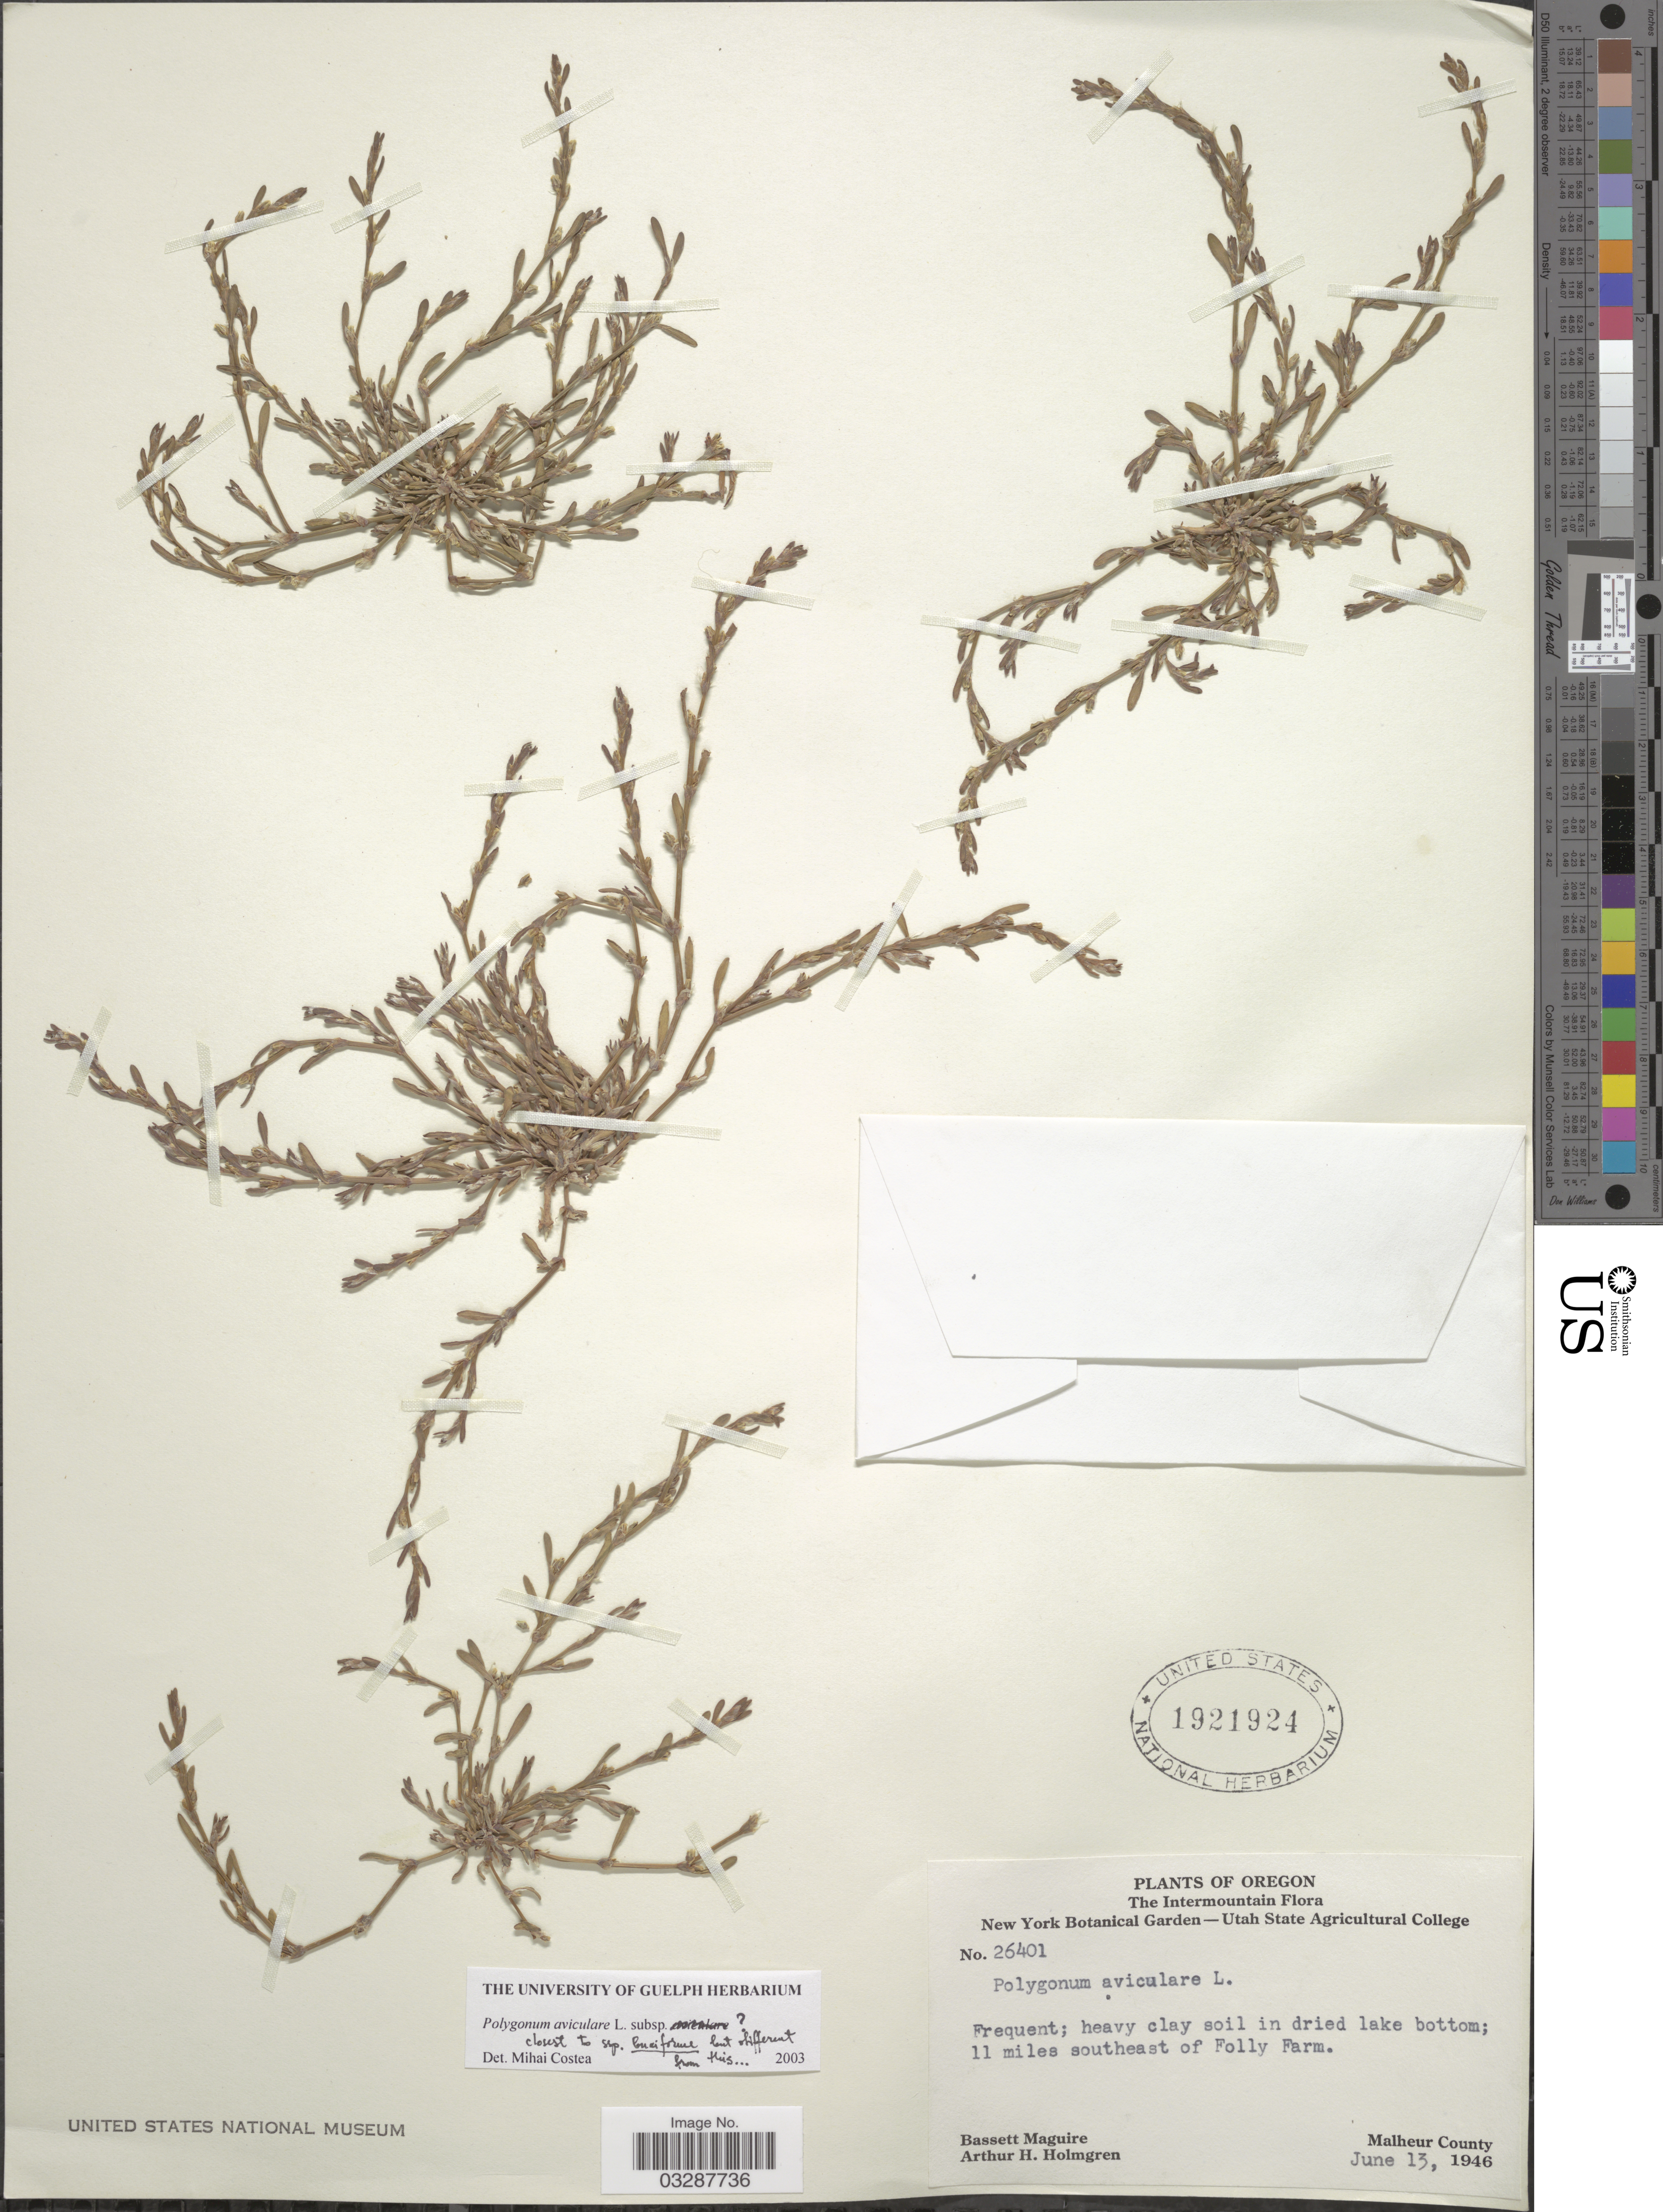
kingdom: Plantae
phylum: Tracheophyta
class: Magnoliopsida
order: Caryophyllales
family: Polygonaceae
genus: Polygonum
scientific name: Polygonum aviculare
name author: L.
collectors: B. Maguire & A. H. Holmgren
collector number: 26401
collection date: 1946-06-13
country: United States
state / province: Oregon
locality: The Intermountain Flora. 11 miles southeast of Folly Farm. Malheur County.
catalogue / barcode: US 1921924